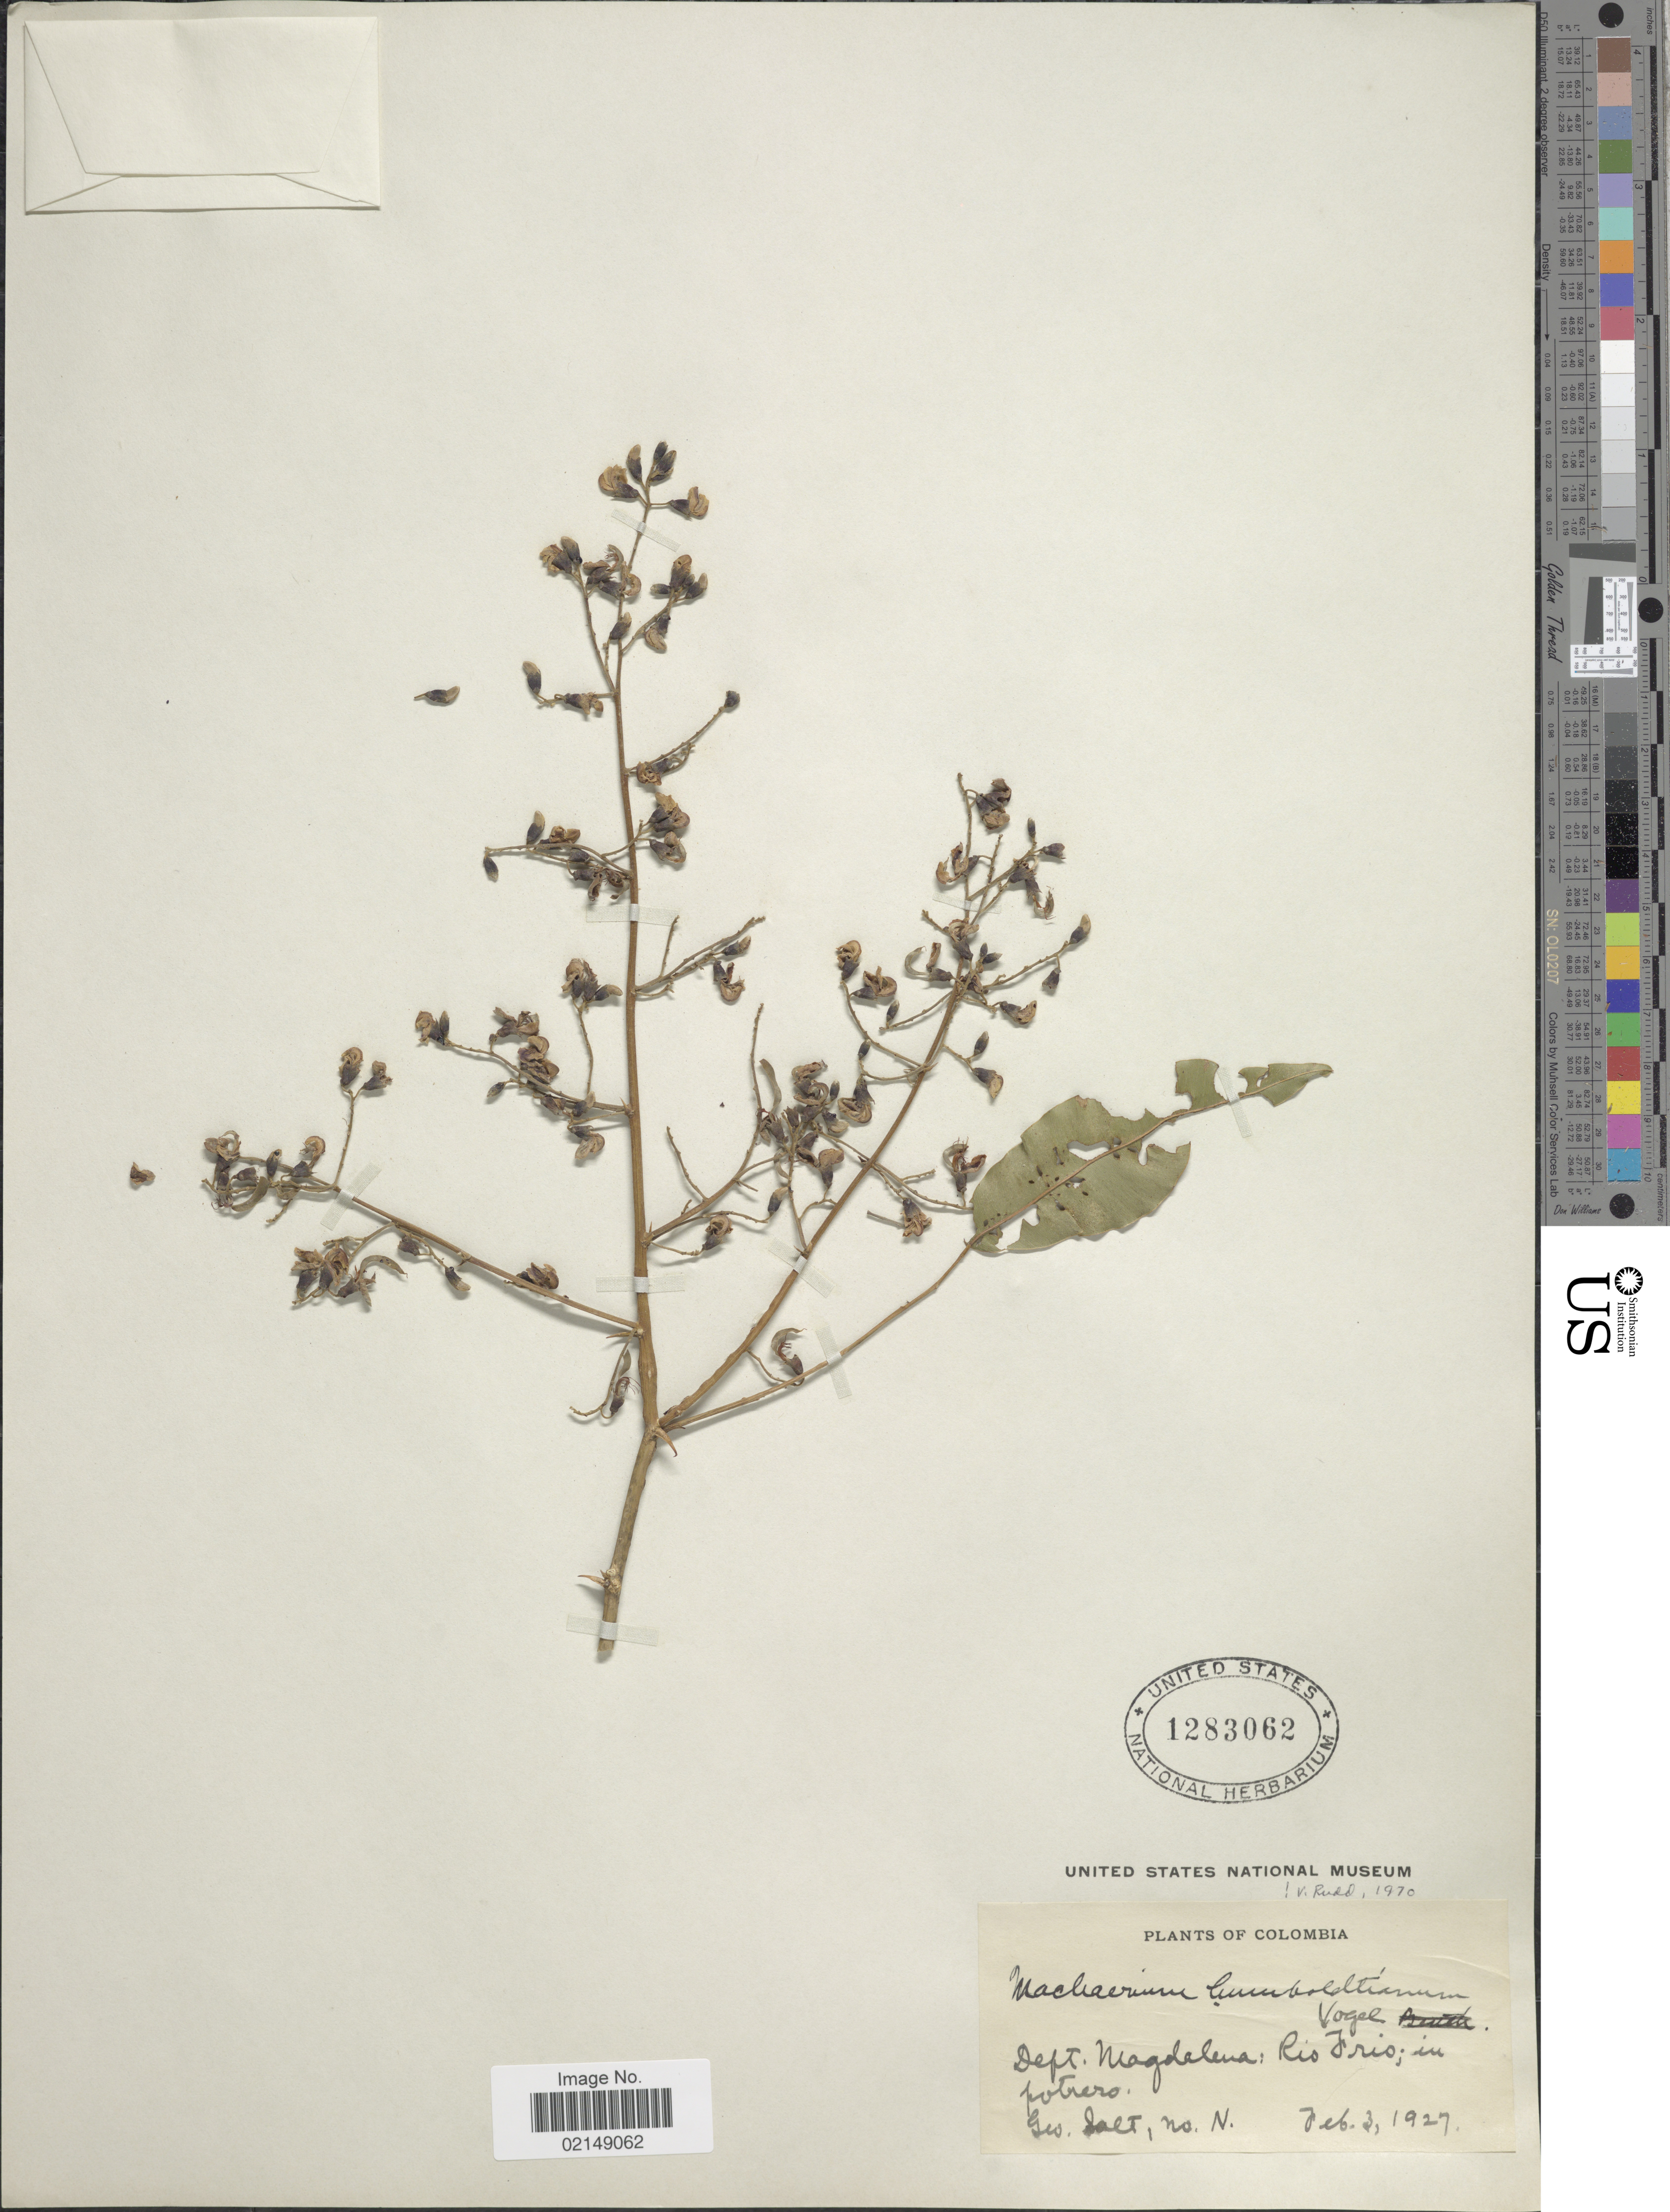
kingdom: Plantae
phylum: Tracheophyta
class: Magnoliopsida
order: Fabales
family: Fabaceae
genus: Machaerium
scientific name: Machaerium humboldtianum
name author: Vogel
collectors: G. Salt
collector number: N?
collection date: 1927-02-03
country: Colombia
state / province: Magdalena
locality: Rio Frio; in potrero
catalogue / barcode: US 1283062